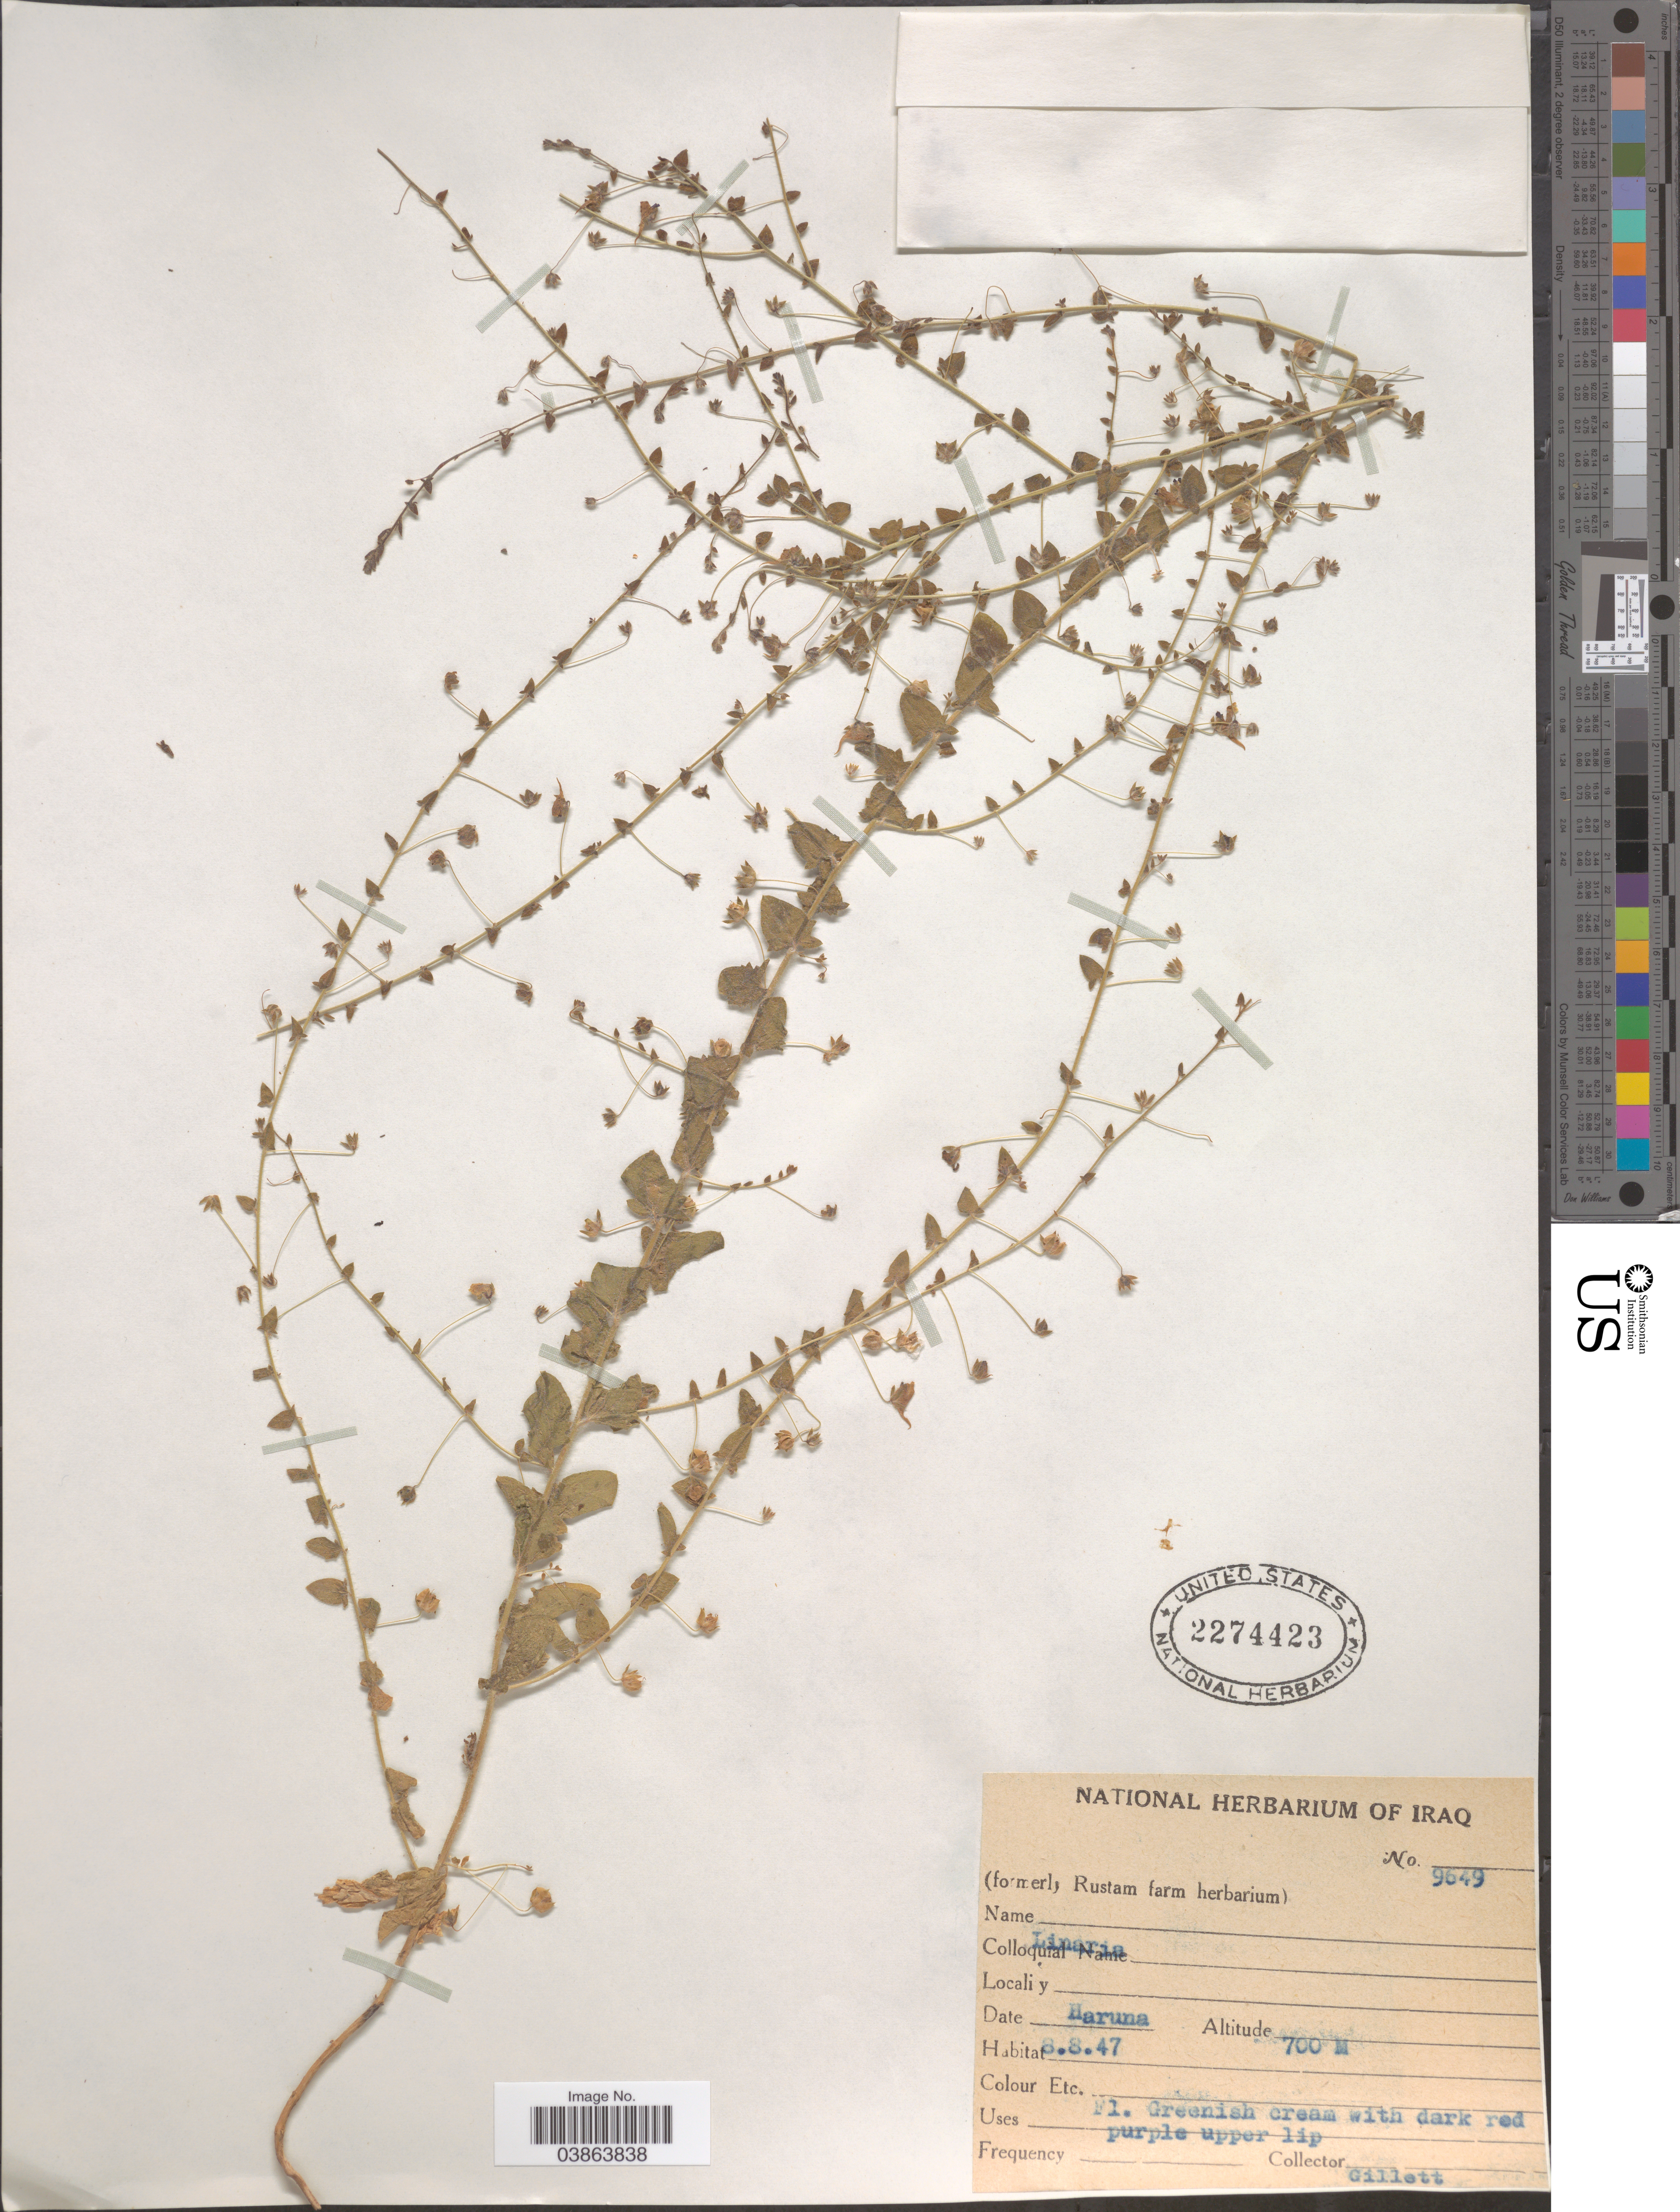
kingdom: Plantae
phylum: Tracheophyta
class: Magnoliopsida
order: Lamiales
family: Plantaginaceae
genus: Linaria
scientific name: Linaria sp.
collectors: Gillett, --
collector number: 9649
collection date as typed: Transcribed d/m/y: 8/8/47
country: Iraq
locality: Haruna.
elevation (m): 700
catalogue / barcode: US 2274423